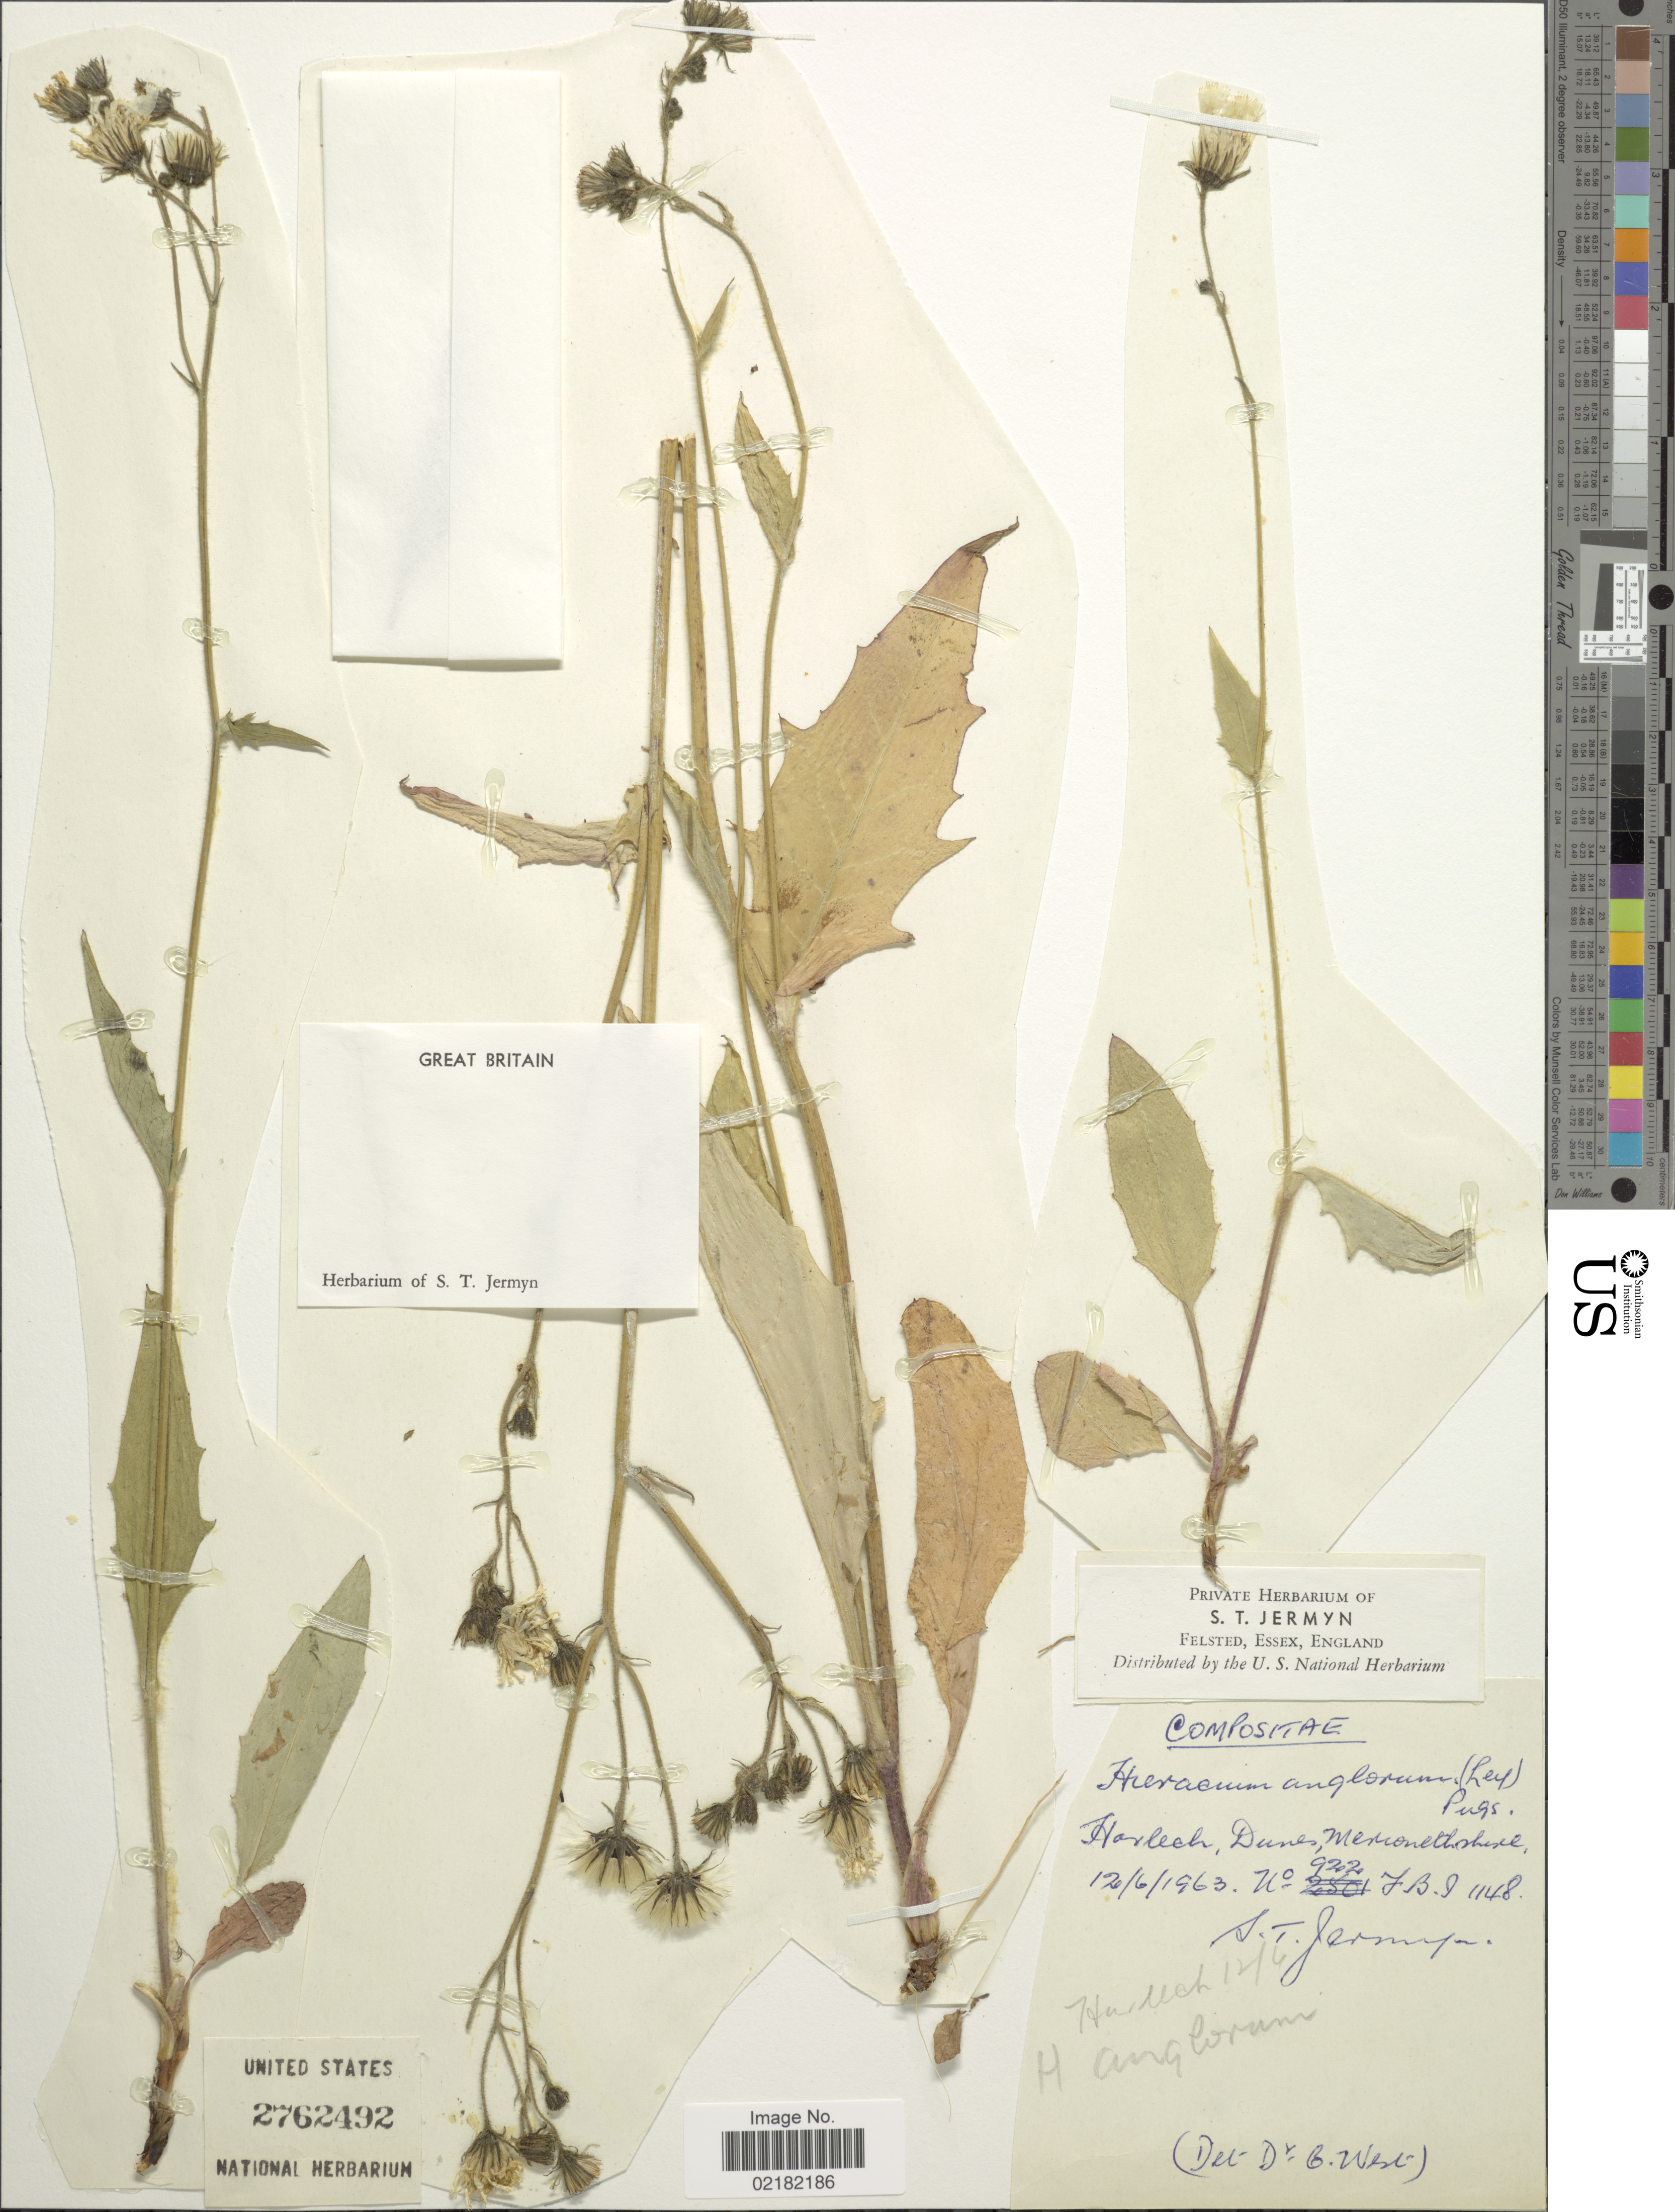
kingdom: Plantae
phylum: Tracheophyta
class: Magnoliopsida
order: Asterales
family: Asteraceae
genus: Hieracium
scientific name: Hieracium anglorum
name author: P. D. Sell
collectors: S. Jermyn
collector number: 922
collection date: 1963-06-12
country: United Kingdom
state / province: Wales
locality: Great Brittain, Harlech, Dune, Merionethshire.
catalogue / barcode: US 2762492